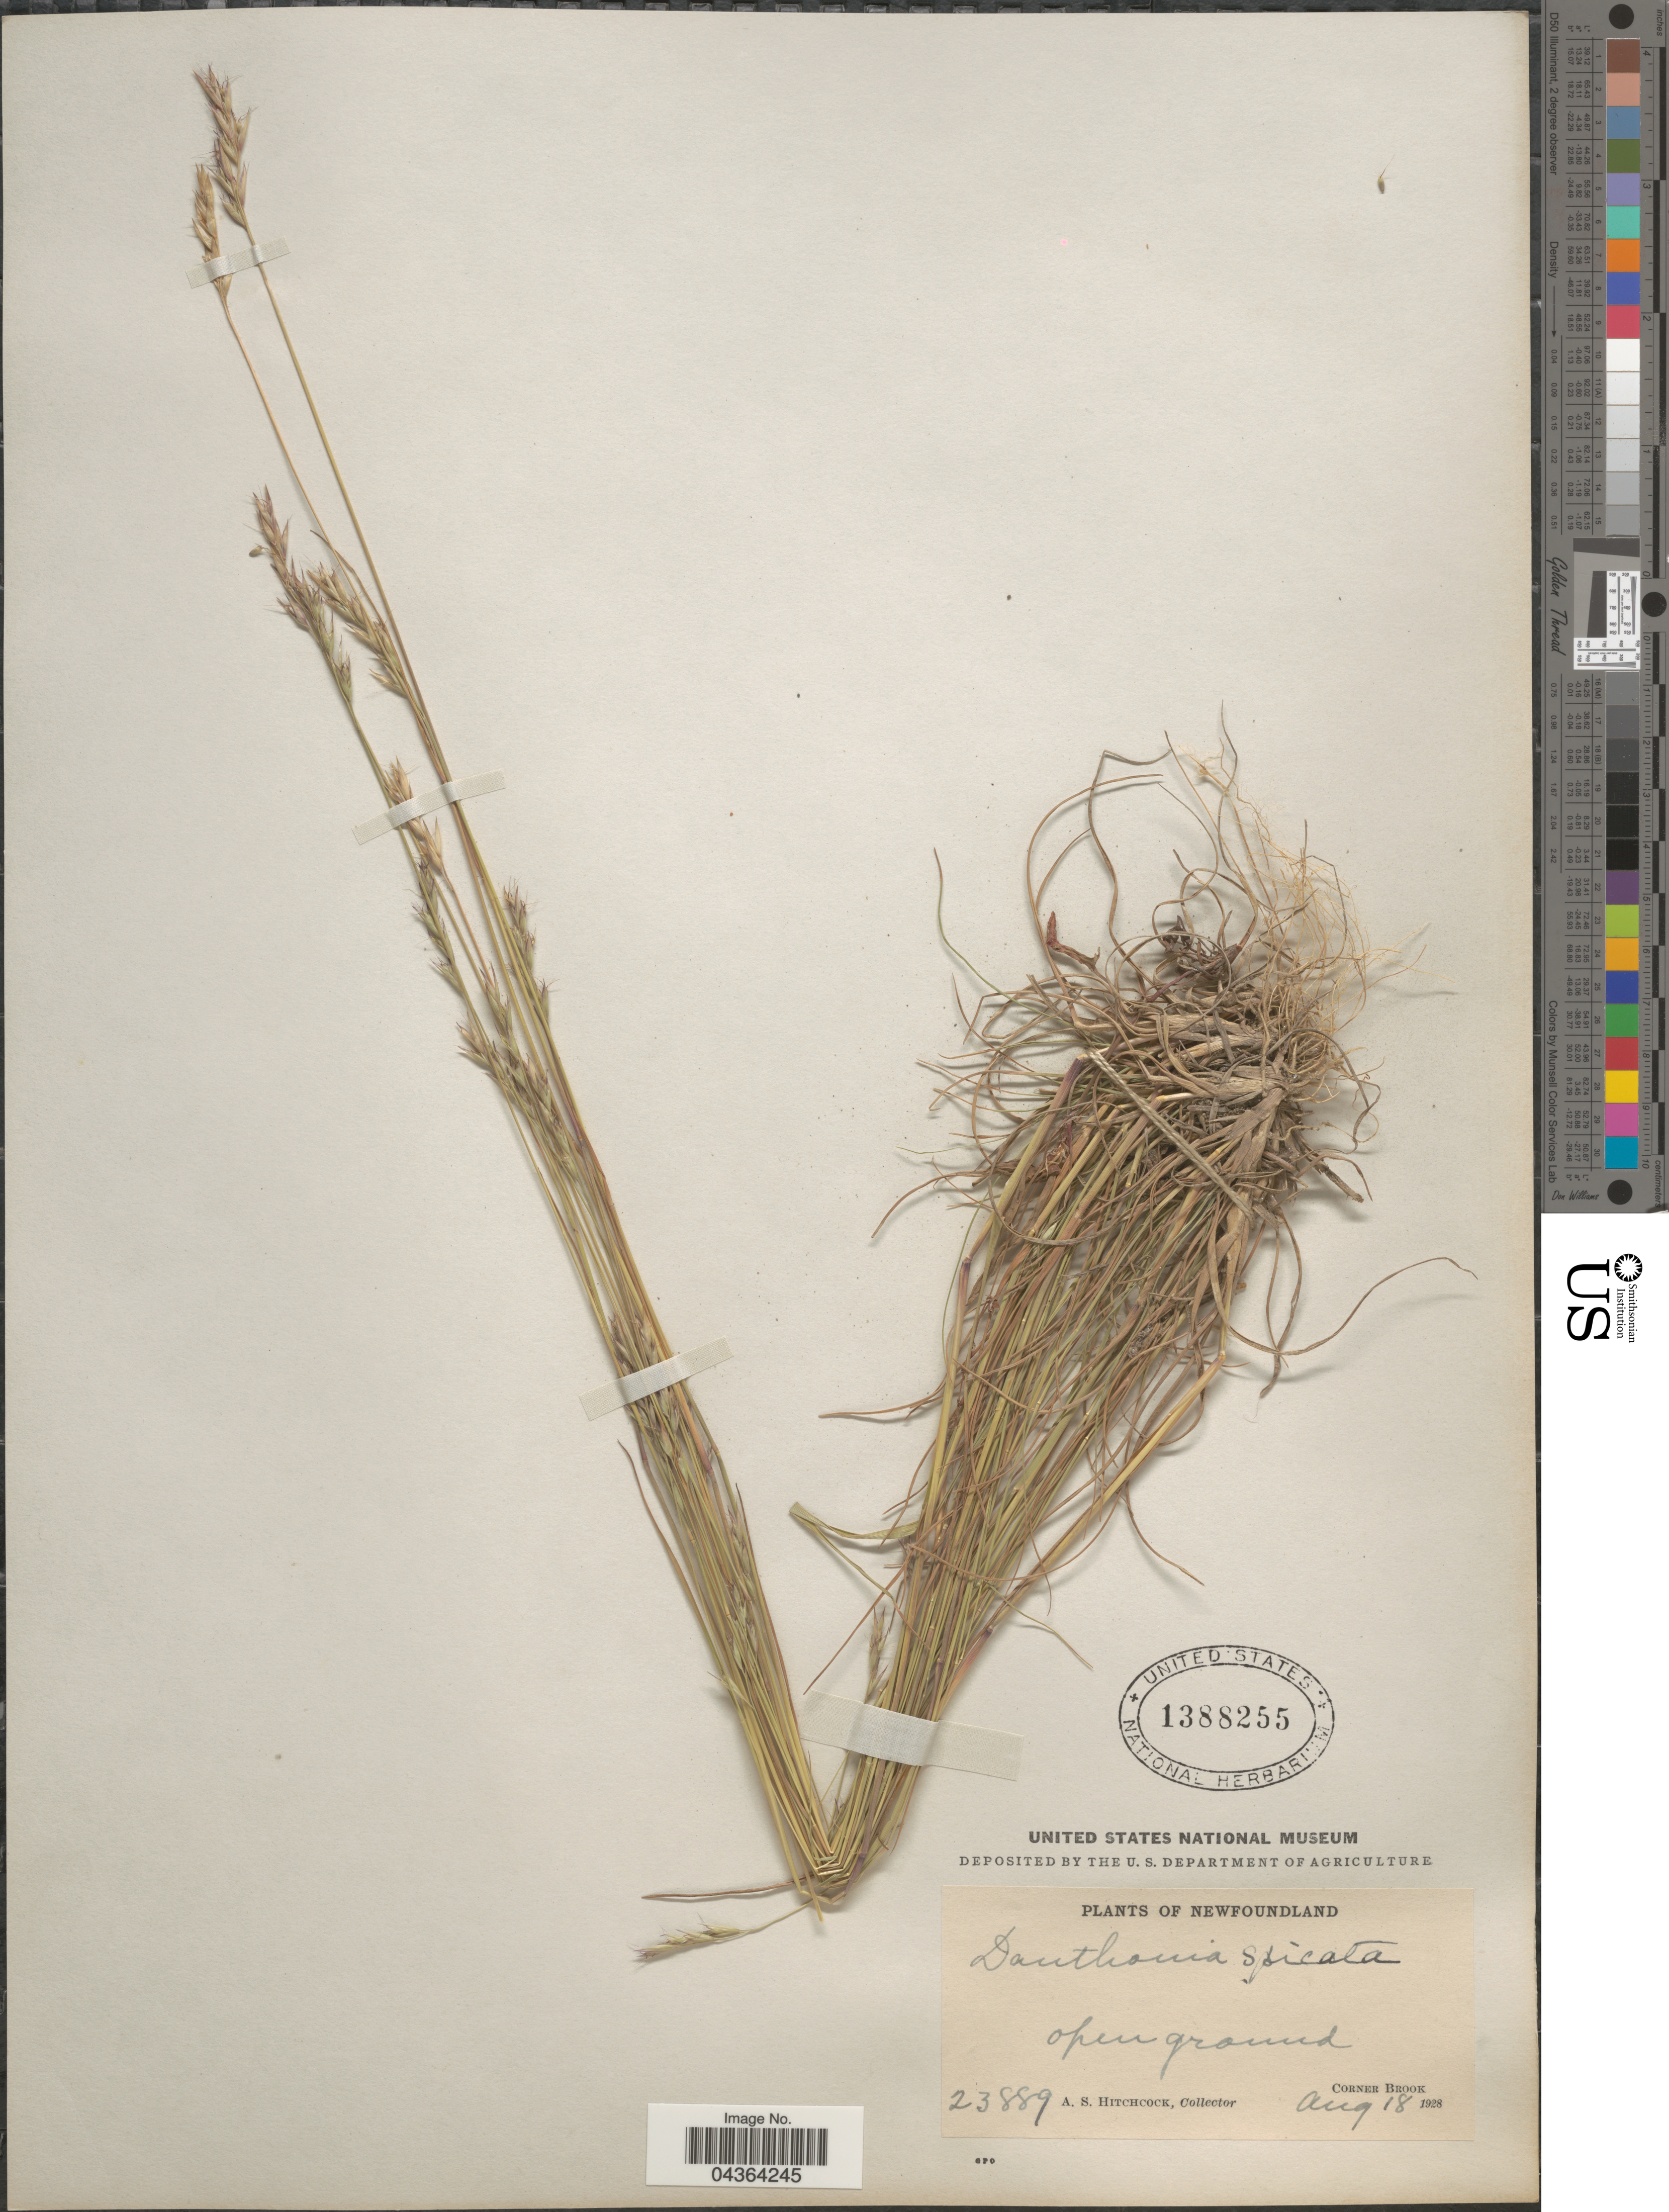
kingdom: Plantae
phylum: Tracheophyta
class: Liliopsida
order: Poales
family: Poaceae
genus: Danthonia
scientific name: Danthonia spicata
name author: (L.) P. Beauv. ex Roem. & Schult.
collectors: A. S. Hitchcock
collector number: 23889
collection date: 1928-08-18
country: Canada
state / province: Newfoundland and Labrador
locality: Corner Brook.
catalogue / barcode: US 1388255